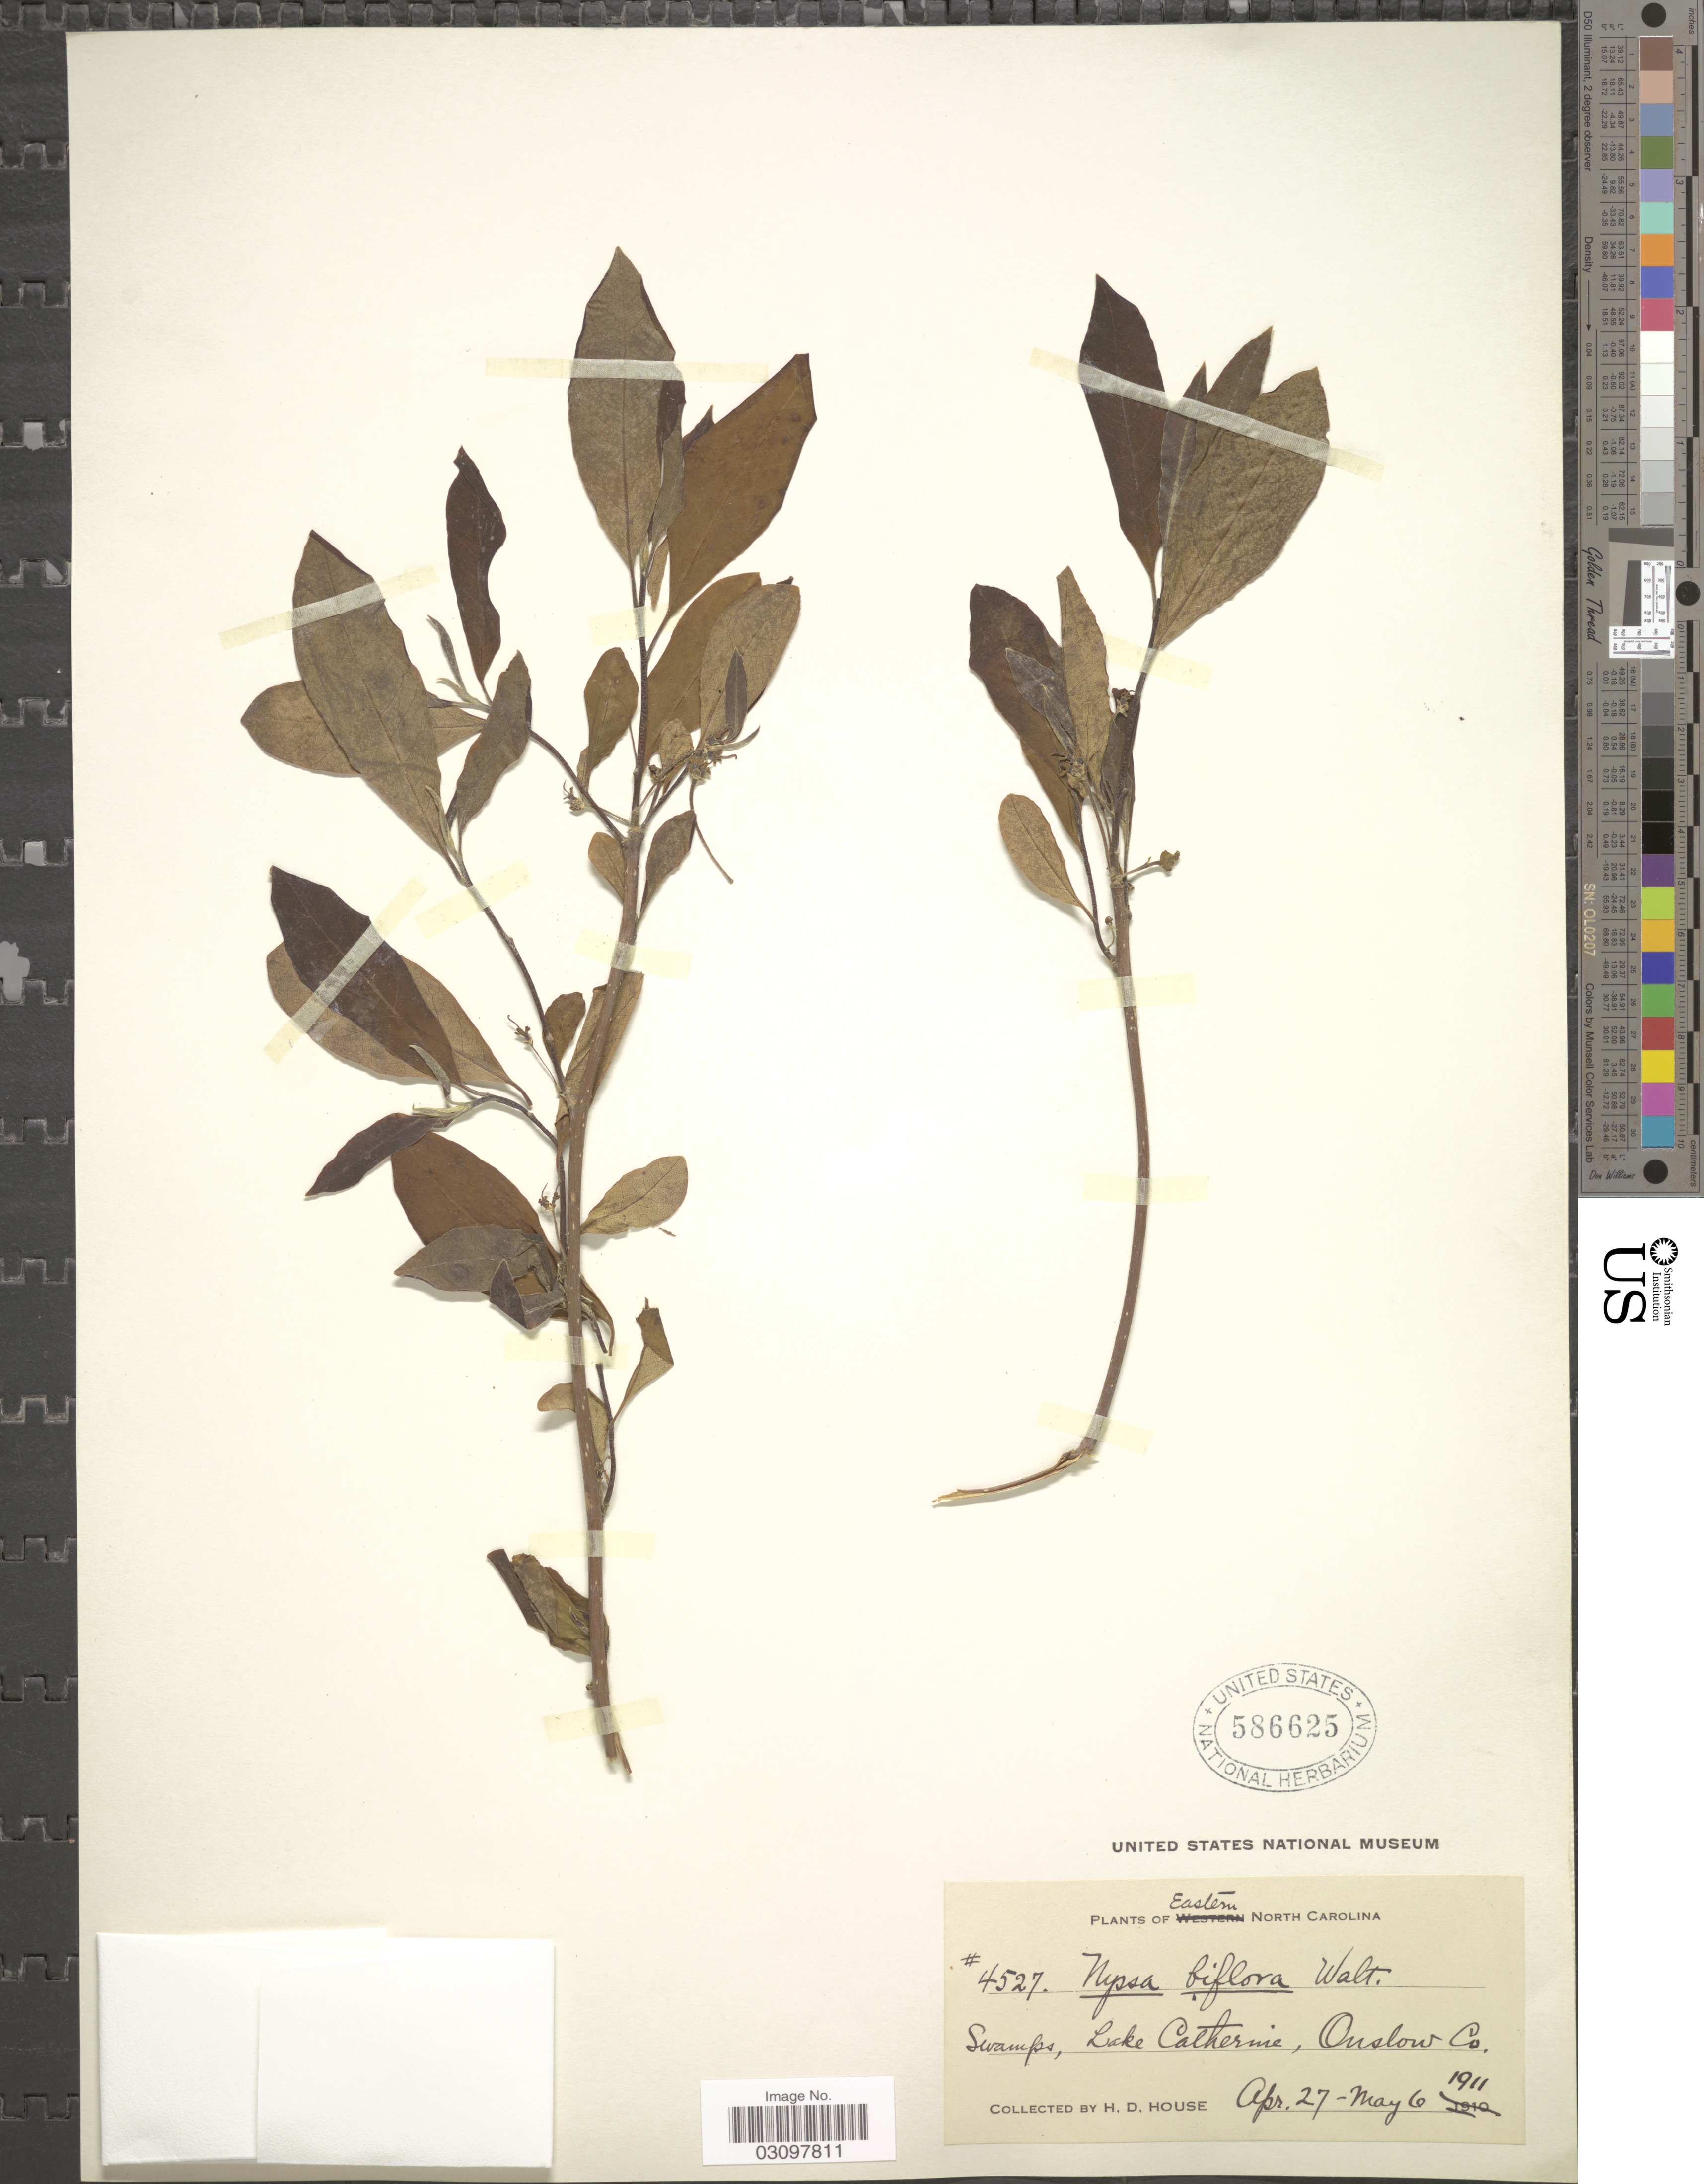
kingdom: Plantae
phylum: Tracheophyta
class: Magnoliopsida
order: Cornales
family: Nyssaceae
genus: Nyssa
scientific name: Nyssa biflora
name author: Walter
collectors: H. D. House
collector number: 4527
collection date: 1911-04-27/1911-05-06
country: United States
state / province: North Carolina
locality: Eastern North Carolina. Swamps, Lake Catherine, Onslow Co.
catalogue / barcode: US 586625